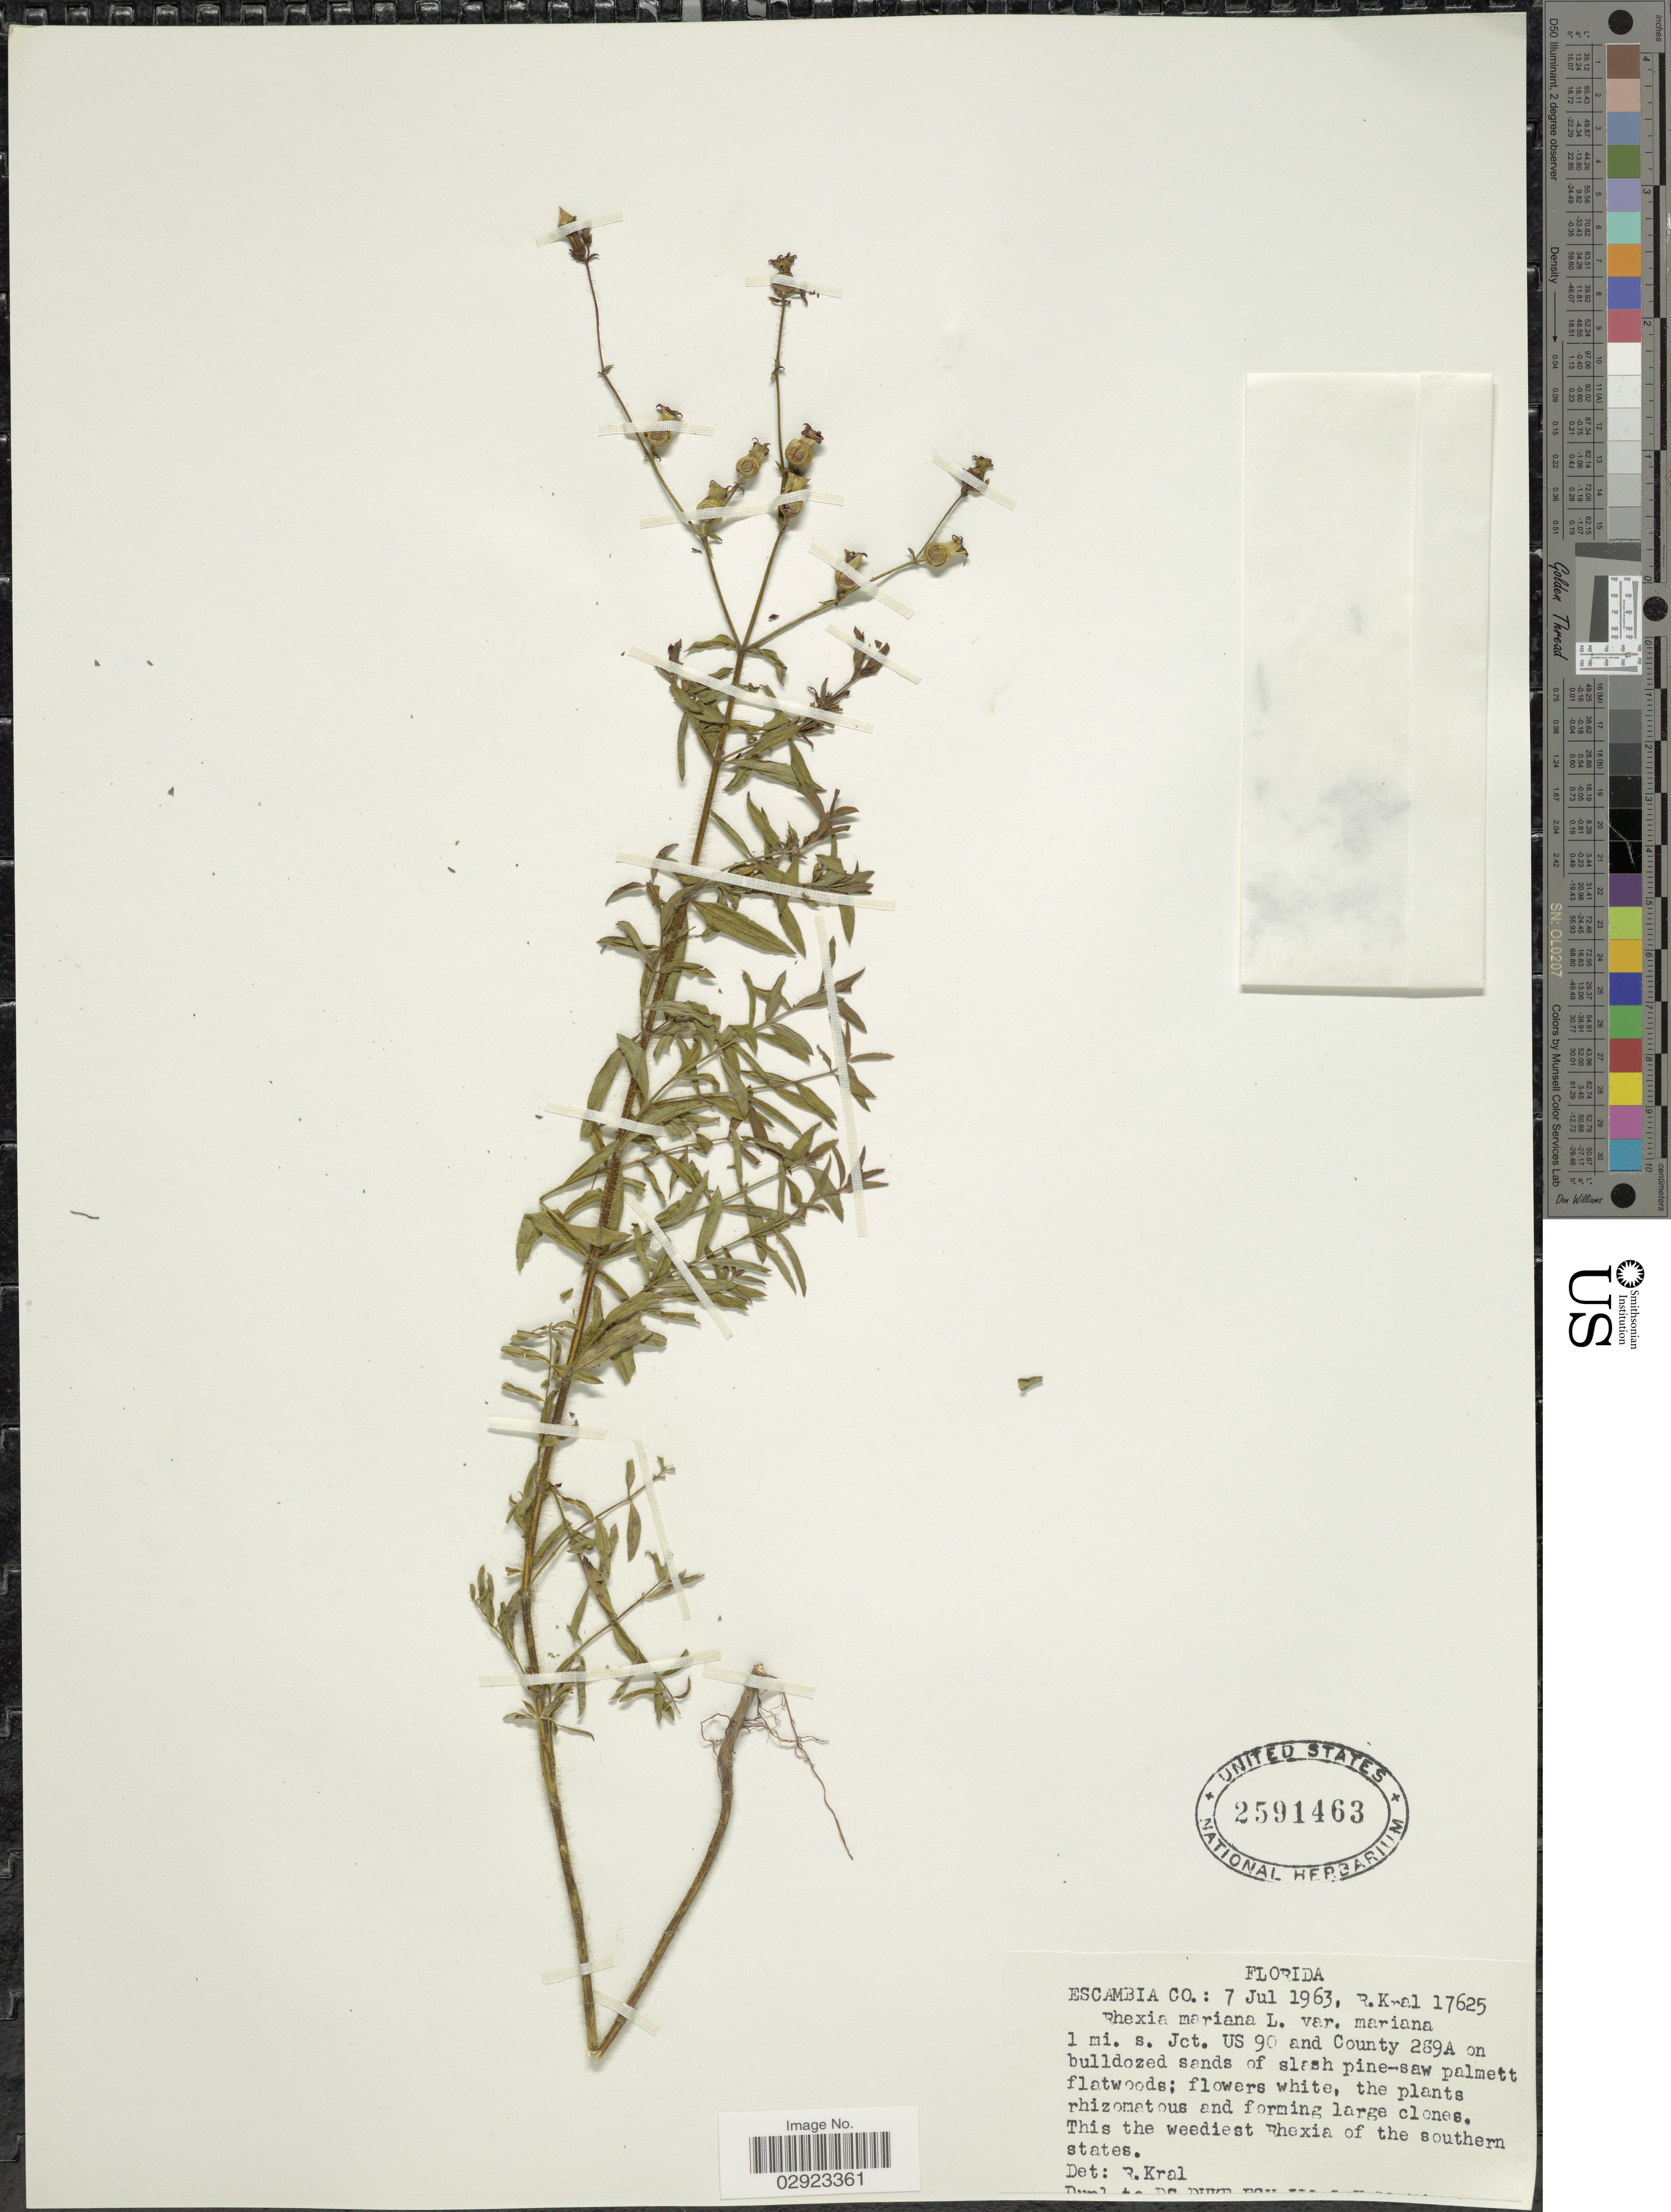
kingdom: Plantae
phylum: Tracheophyta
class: Magnoliopsida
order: Myrtales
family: Melastomataceae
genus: Rhexia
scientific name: Rhexia mariana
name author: L.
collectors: R. Kral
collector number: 17625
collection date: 1963-07-07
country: United States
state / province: Florida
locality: Escambia Co., 1 mi. s. Jct. US 90 and County 289A.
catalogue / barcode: US 2591463